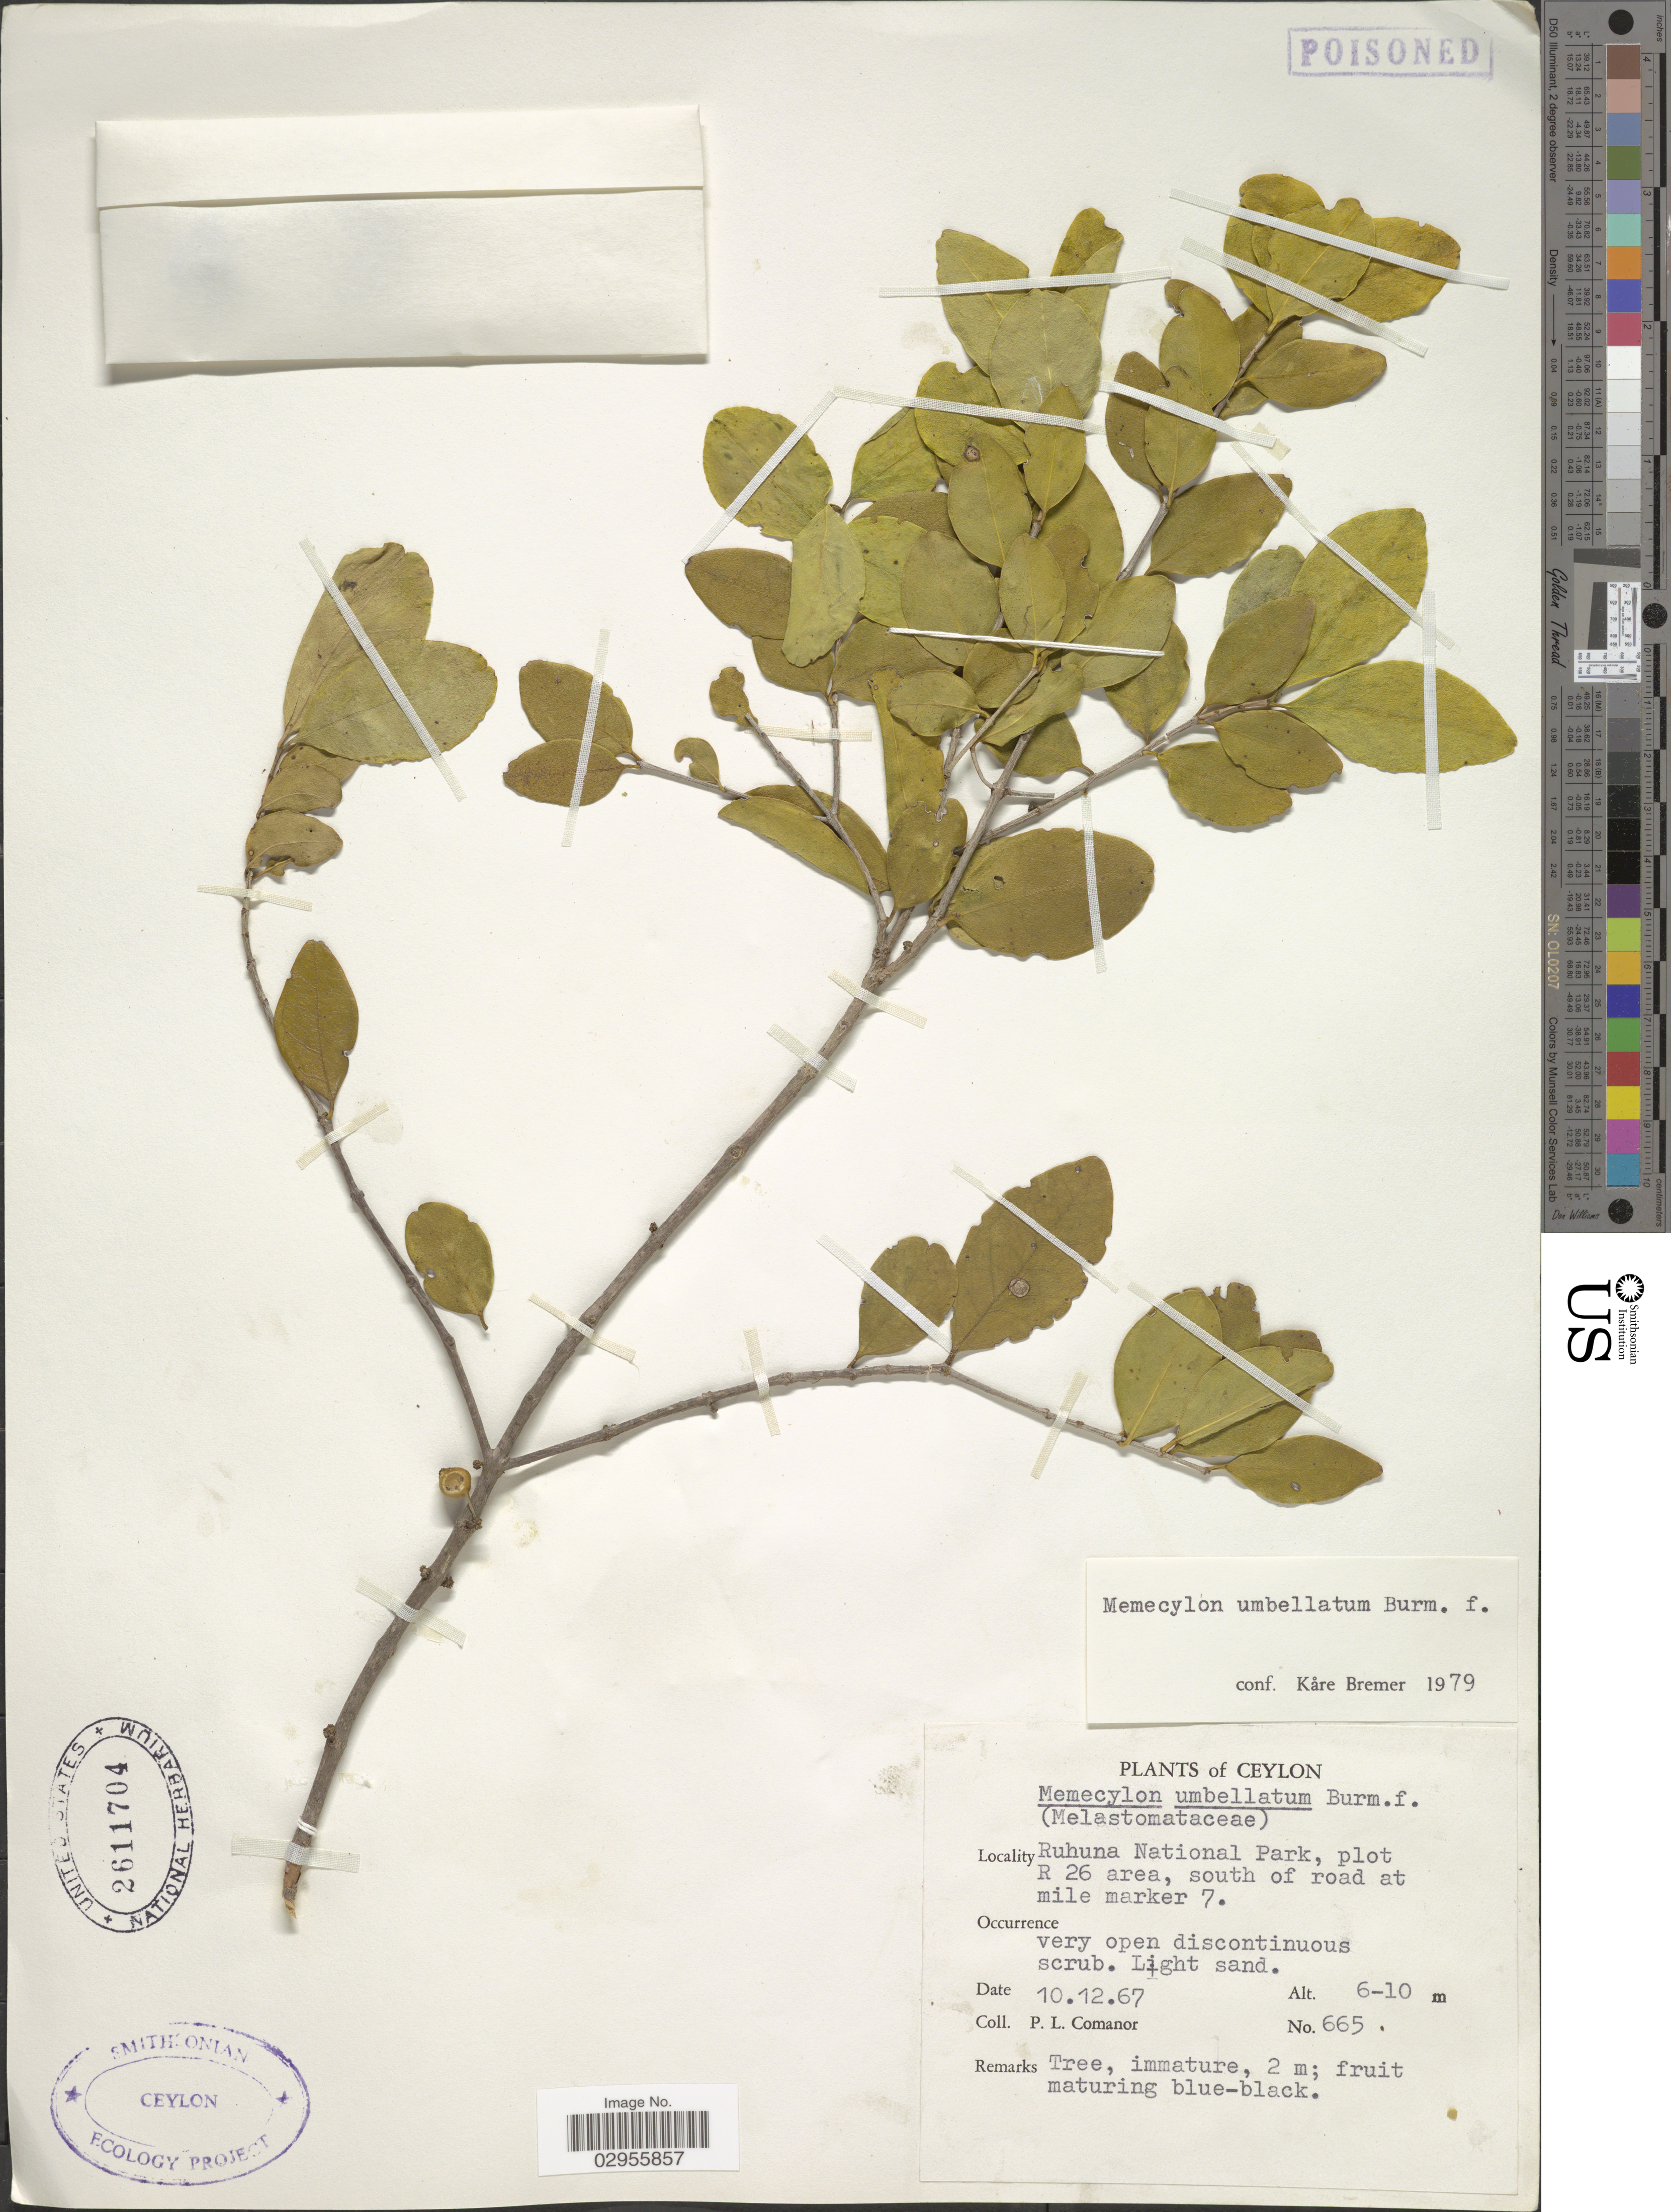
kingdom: Plantae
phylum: Tracheophyta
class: Magnoliopsida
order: Myrtales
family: Melastomataceae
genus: Memecylon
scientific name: Memecylon umbellatum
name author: Burm. f.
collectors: P. Comanor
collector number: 665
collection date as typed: Transcribed d/m/y: 10/12/67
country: Sri Lanka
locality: Ceylon. Ruhuna National Park, plot R 26 area, south of road at mile marker 7.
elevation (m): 6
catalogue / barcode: US 2611704